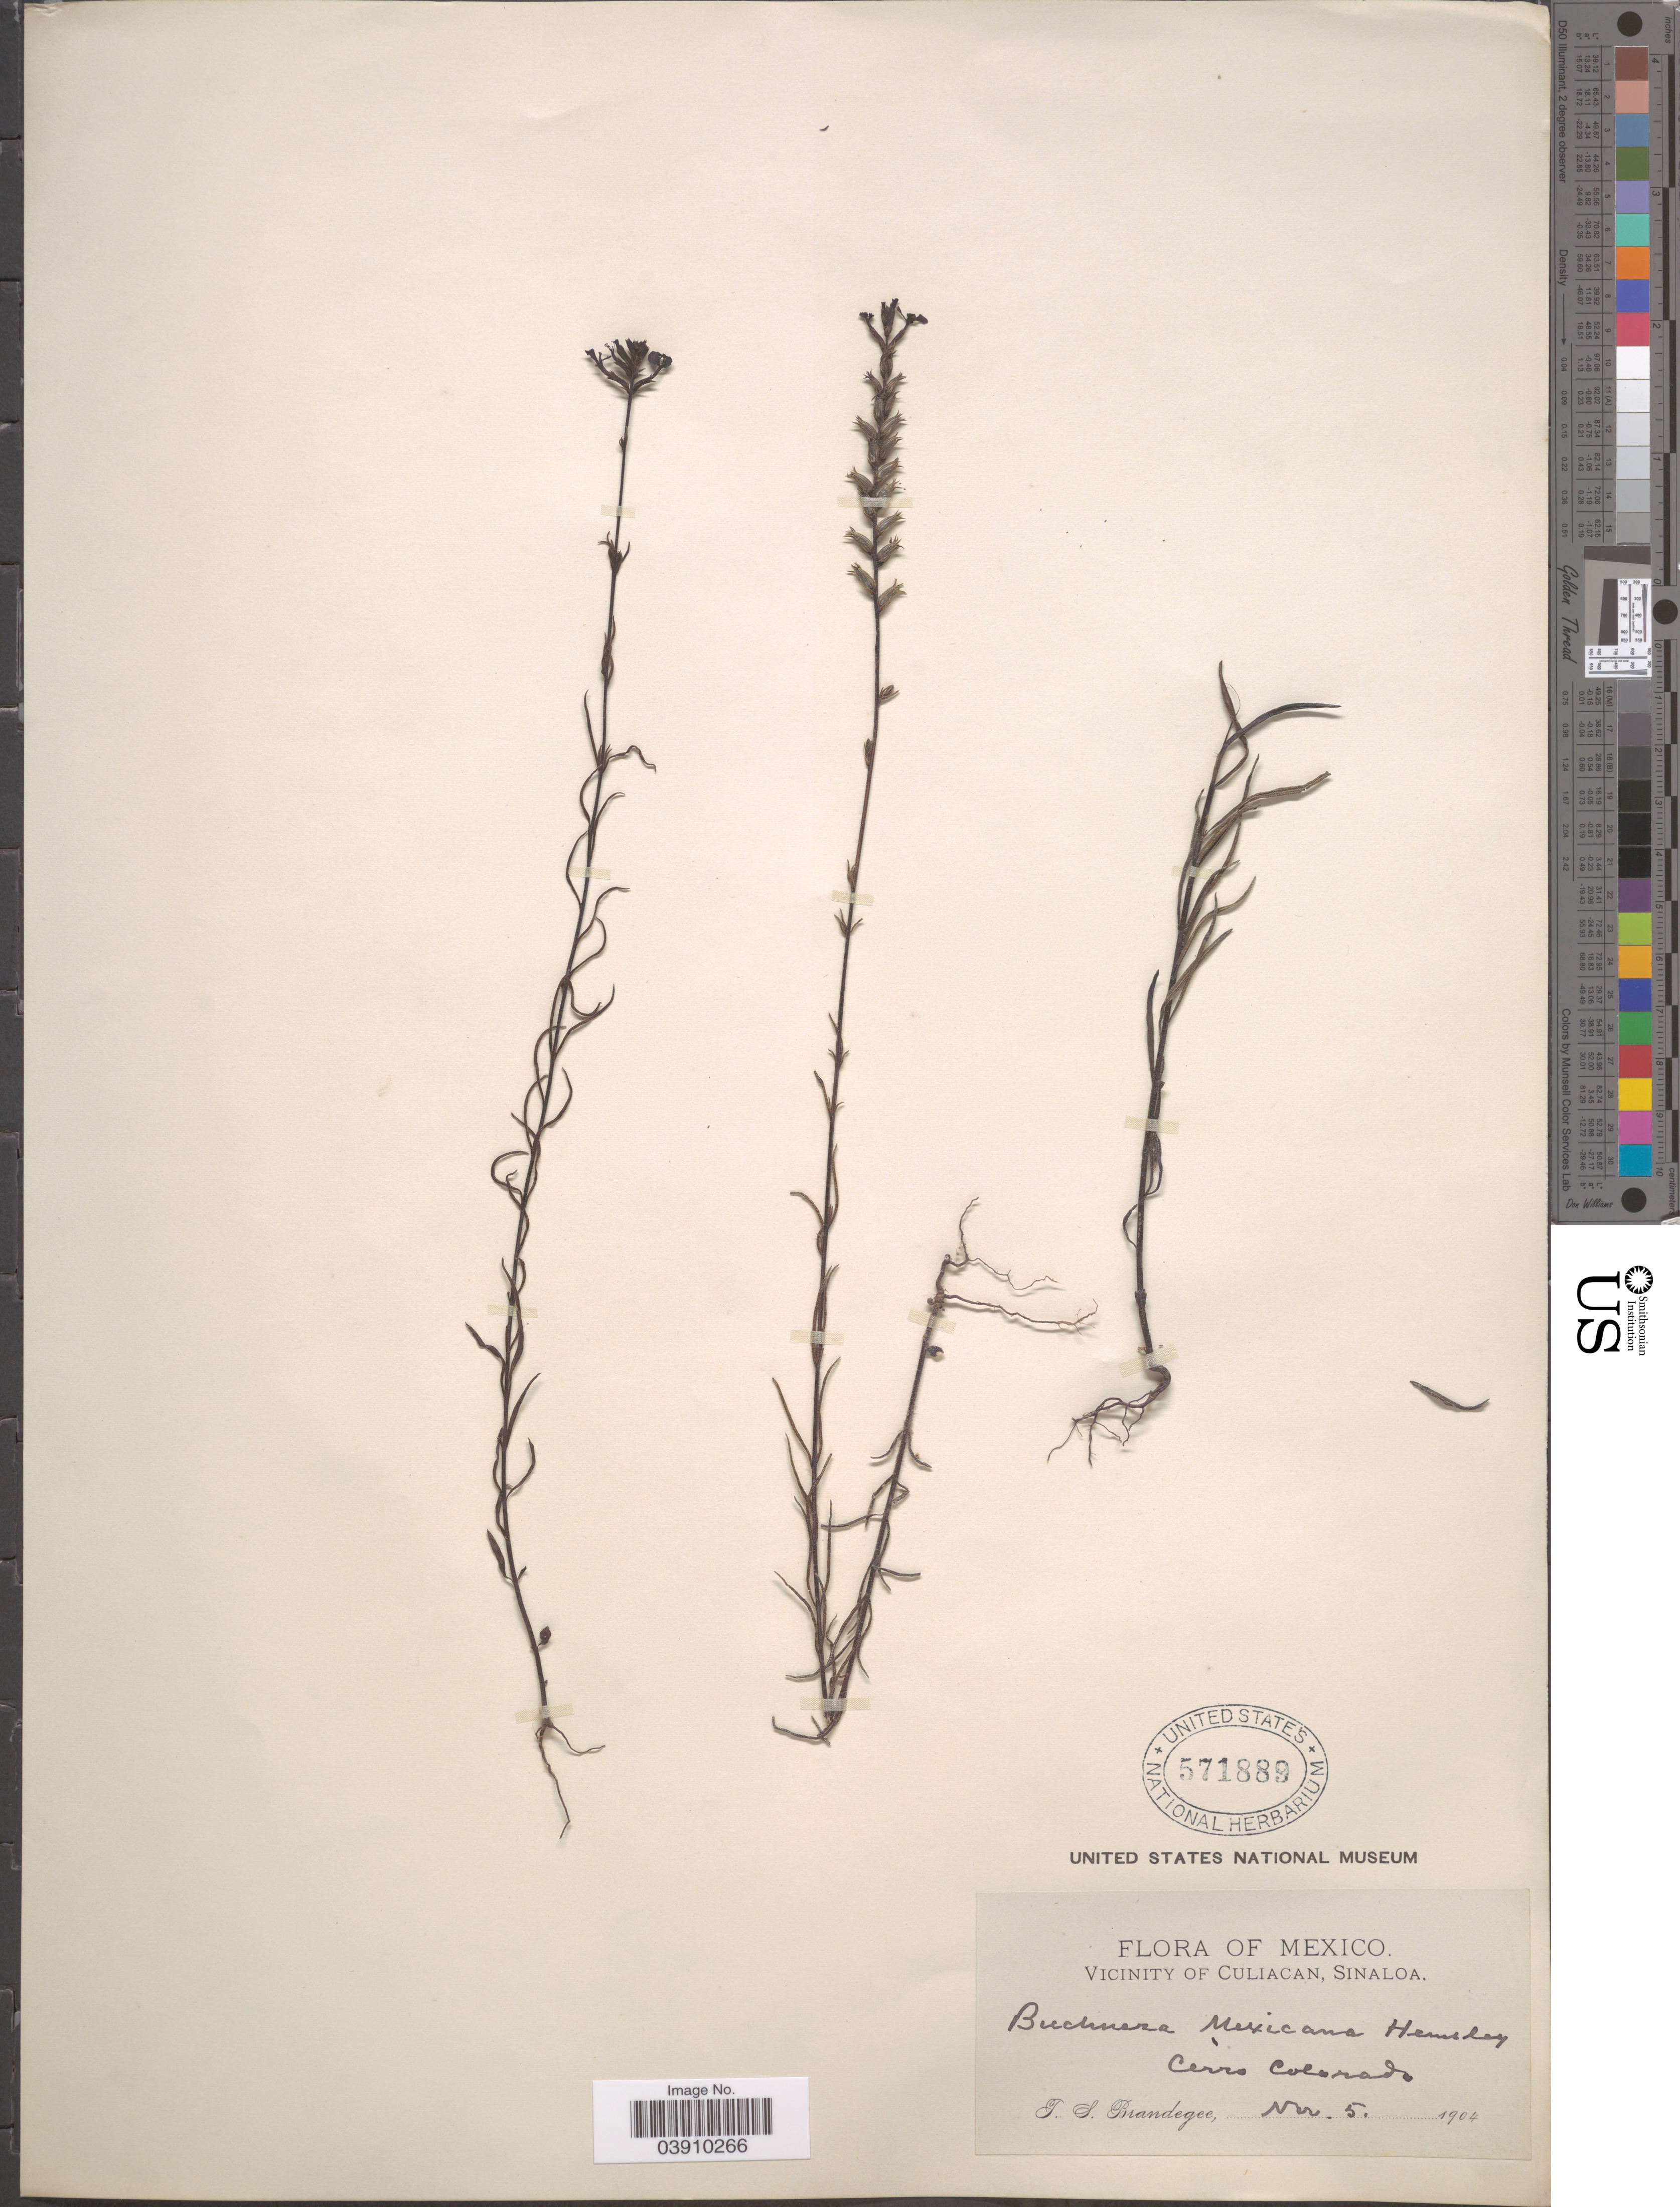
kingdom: Plantae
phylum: Tracheophyta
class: Magnoliopsida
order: Lamiales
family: Orobanchaceae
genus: Buchnera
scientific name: Buchnera pusilla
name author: Kunth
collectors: T. S. Brandegee (herbarium)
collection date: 1904-11-05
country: Mexico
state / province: Sinaloa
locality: Vicinity of Culiacan. Cerro Colorado.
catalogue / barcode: US 571889